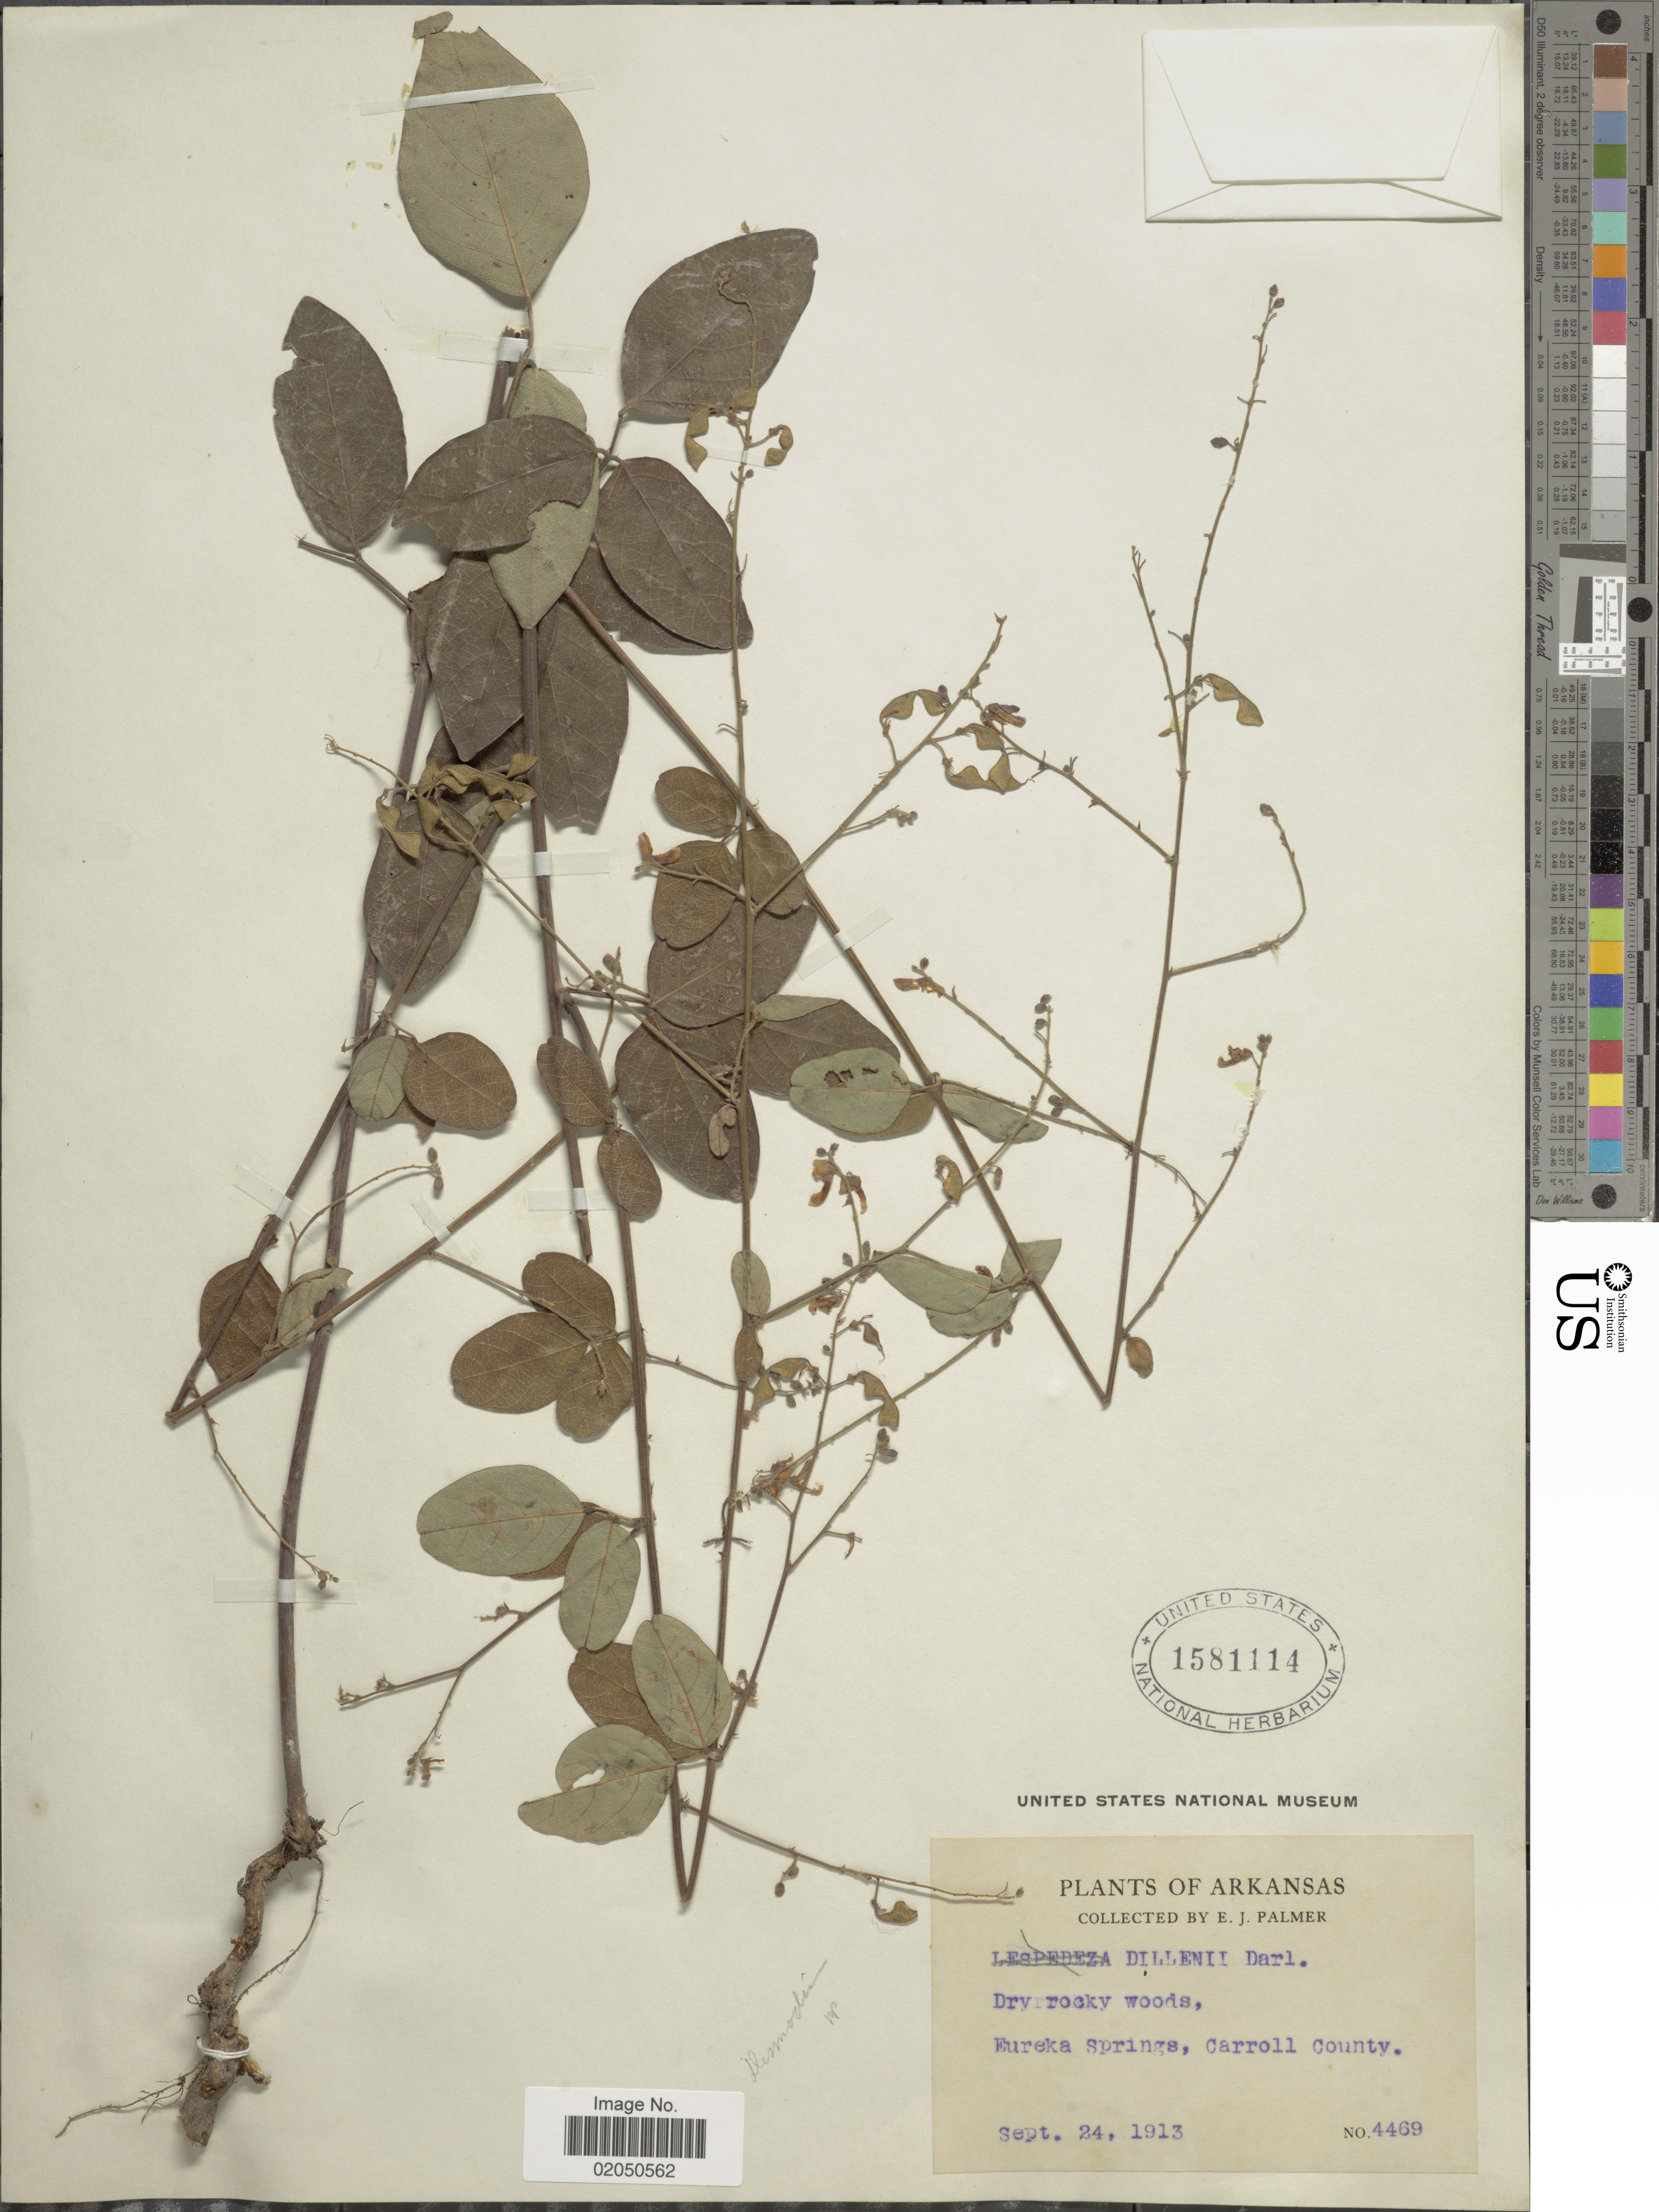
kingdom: Plantae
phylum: Tracheophyta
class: Magnoliopsida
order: Fabales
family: Fabaceae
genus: Desmodium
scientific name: Desmodium glabellum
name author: (Michx.) DC.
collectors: E. J. Palmer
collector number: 4469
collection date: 1913-09-24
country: United States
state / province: Arkansas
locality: Eureka Springs, Carroll County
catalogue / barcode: US 1581114